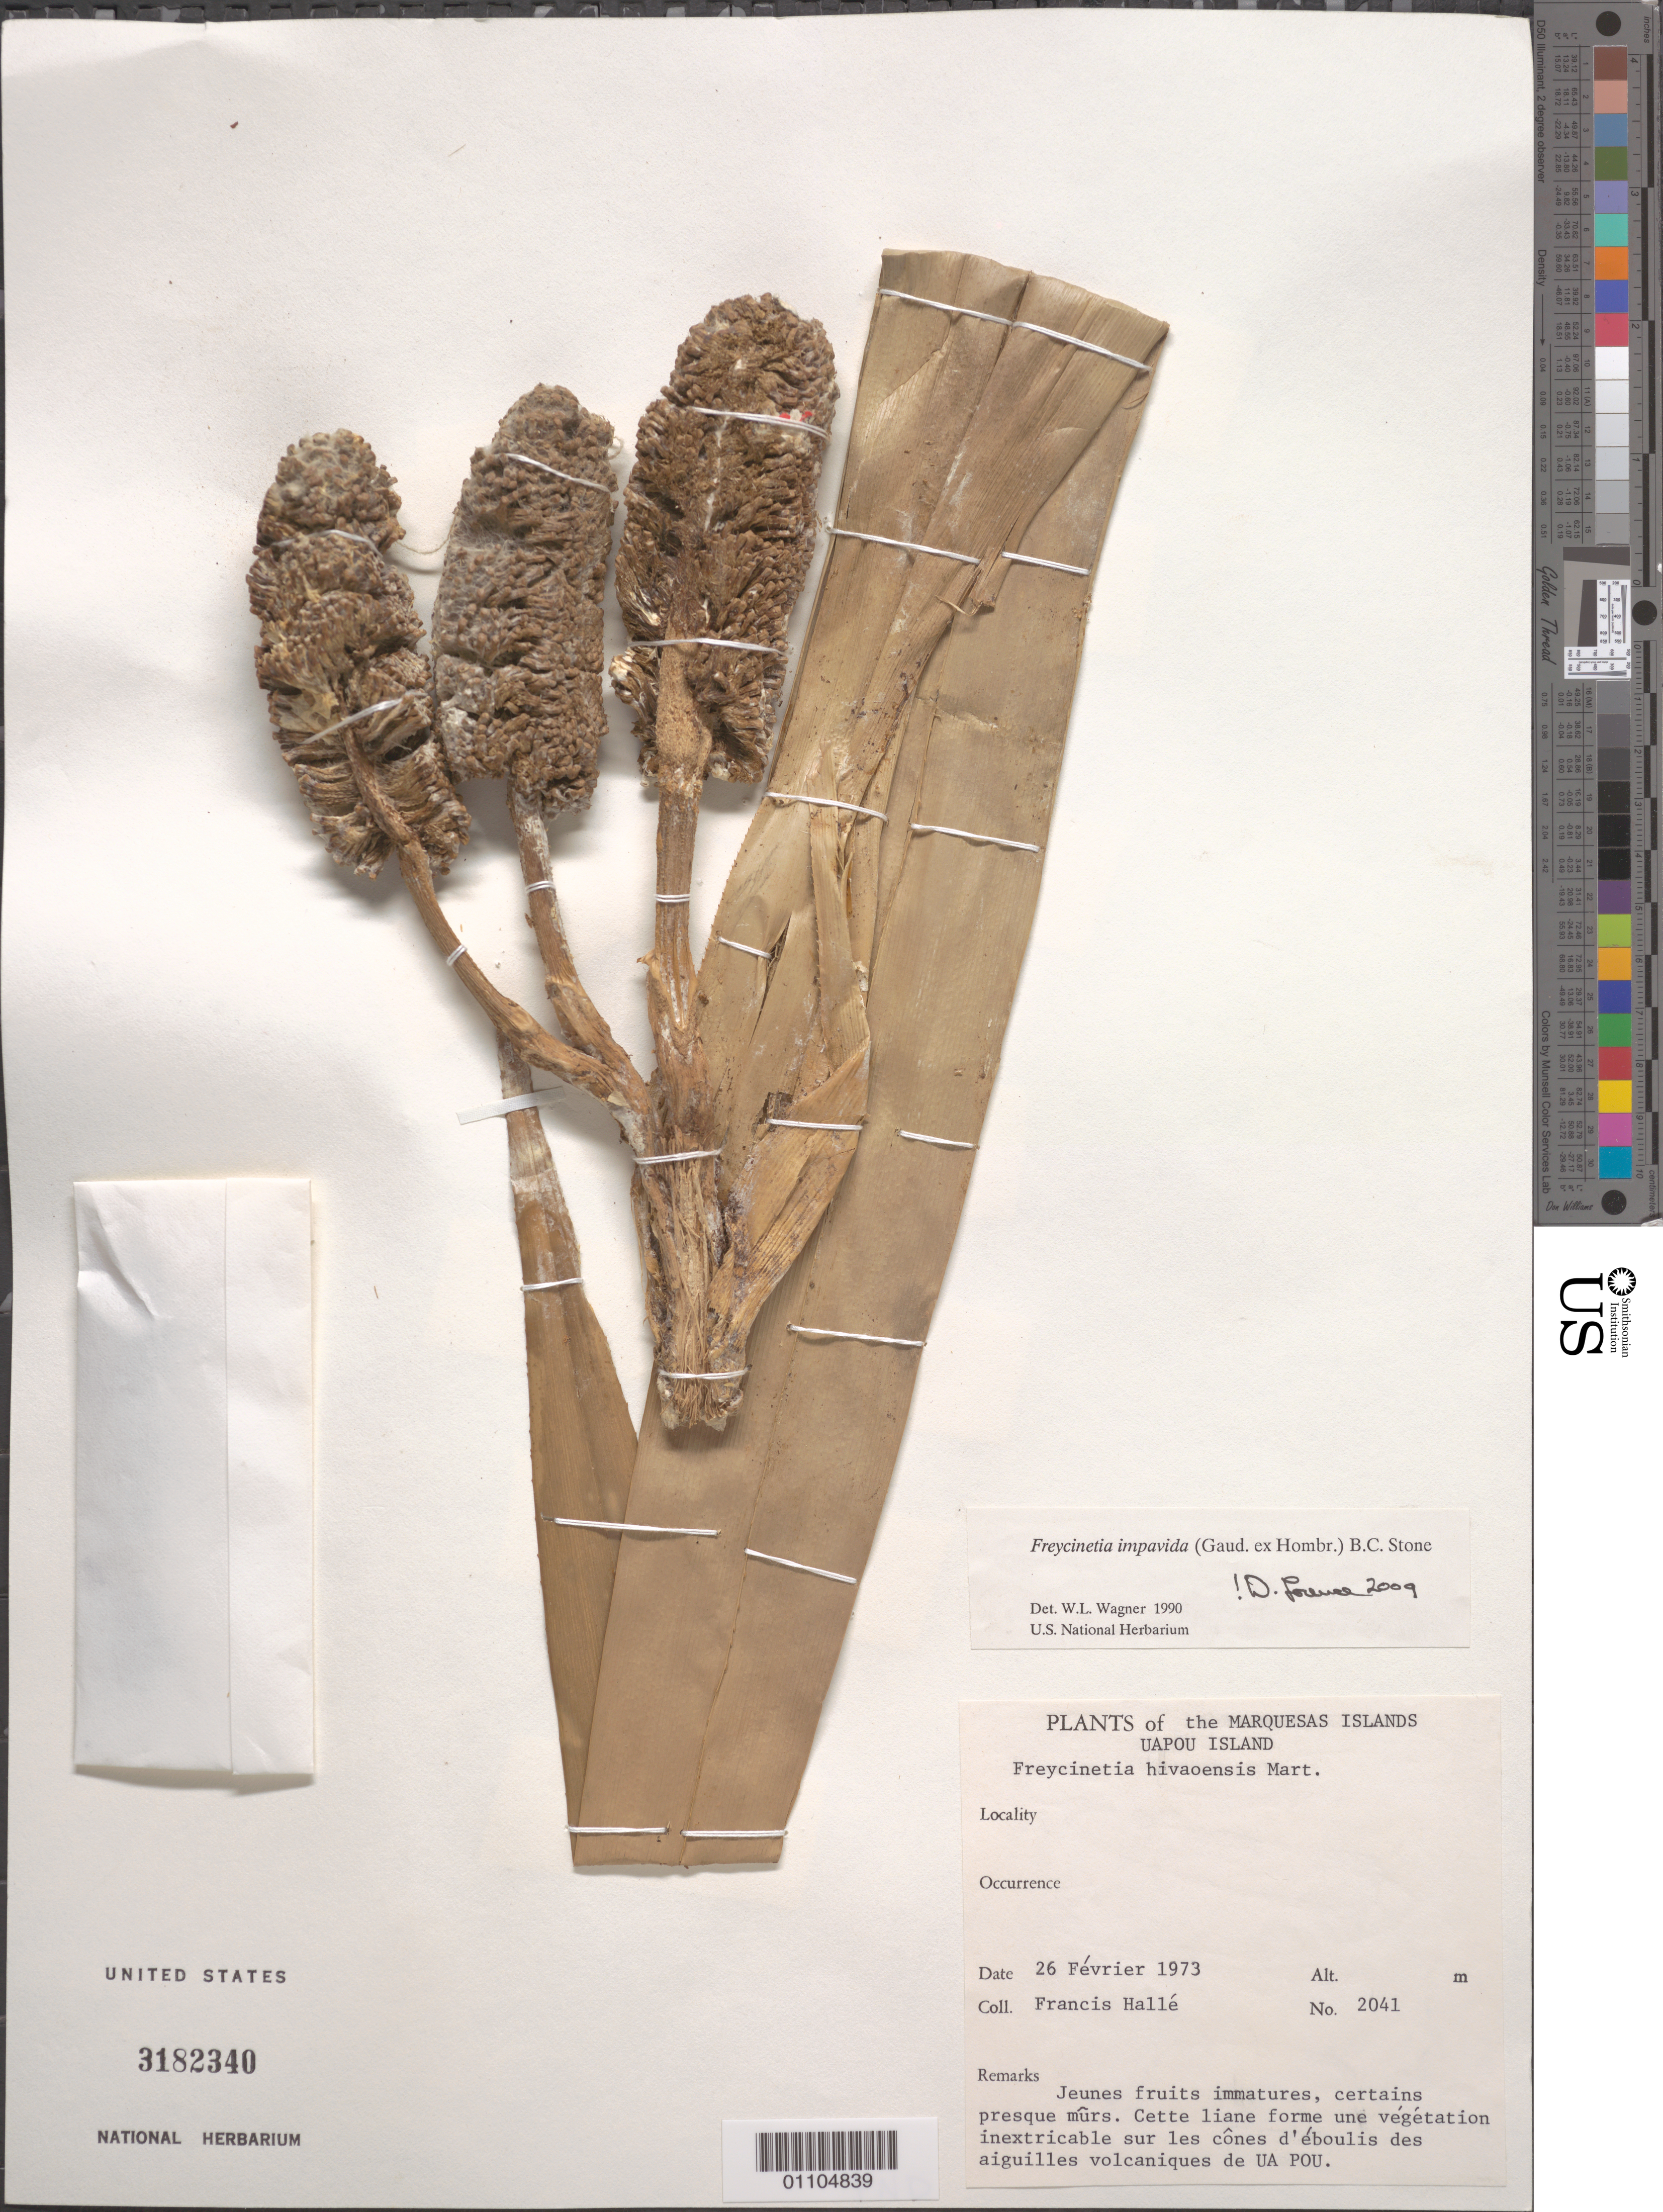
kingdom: Plantae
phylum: Tracheophyta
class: Liliopsida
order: Pandanales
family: Pandanaceae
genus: Freycinetia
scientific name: Freycinetia impavida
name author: (Hombr. & Jacquinot ex Decne.) B.C. Stone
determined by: Wagner, W. L., (BOT), Smithsonian Institution - National Museum of Natural History (UNITED STATES)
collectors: F. Hallé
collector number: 2041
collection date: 1973-02-26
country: French Polynesia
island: Ua Pou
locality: s.l.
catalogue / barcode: US 3182340